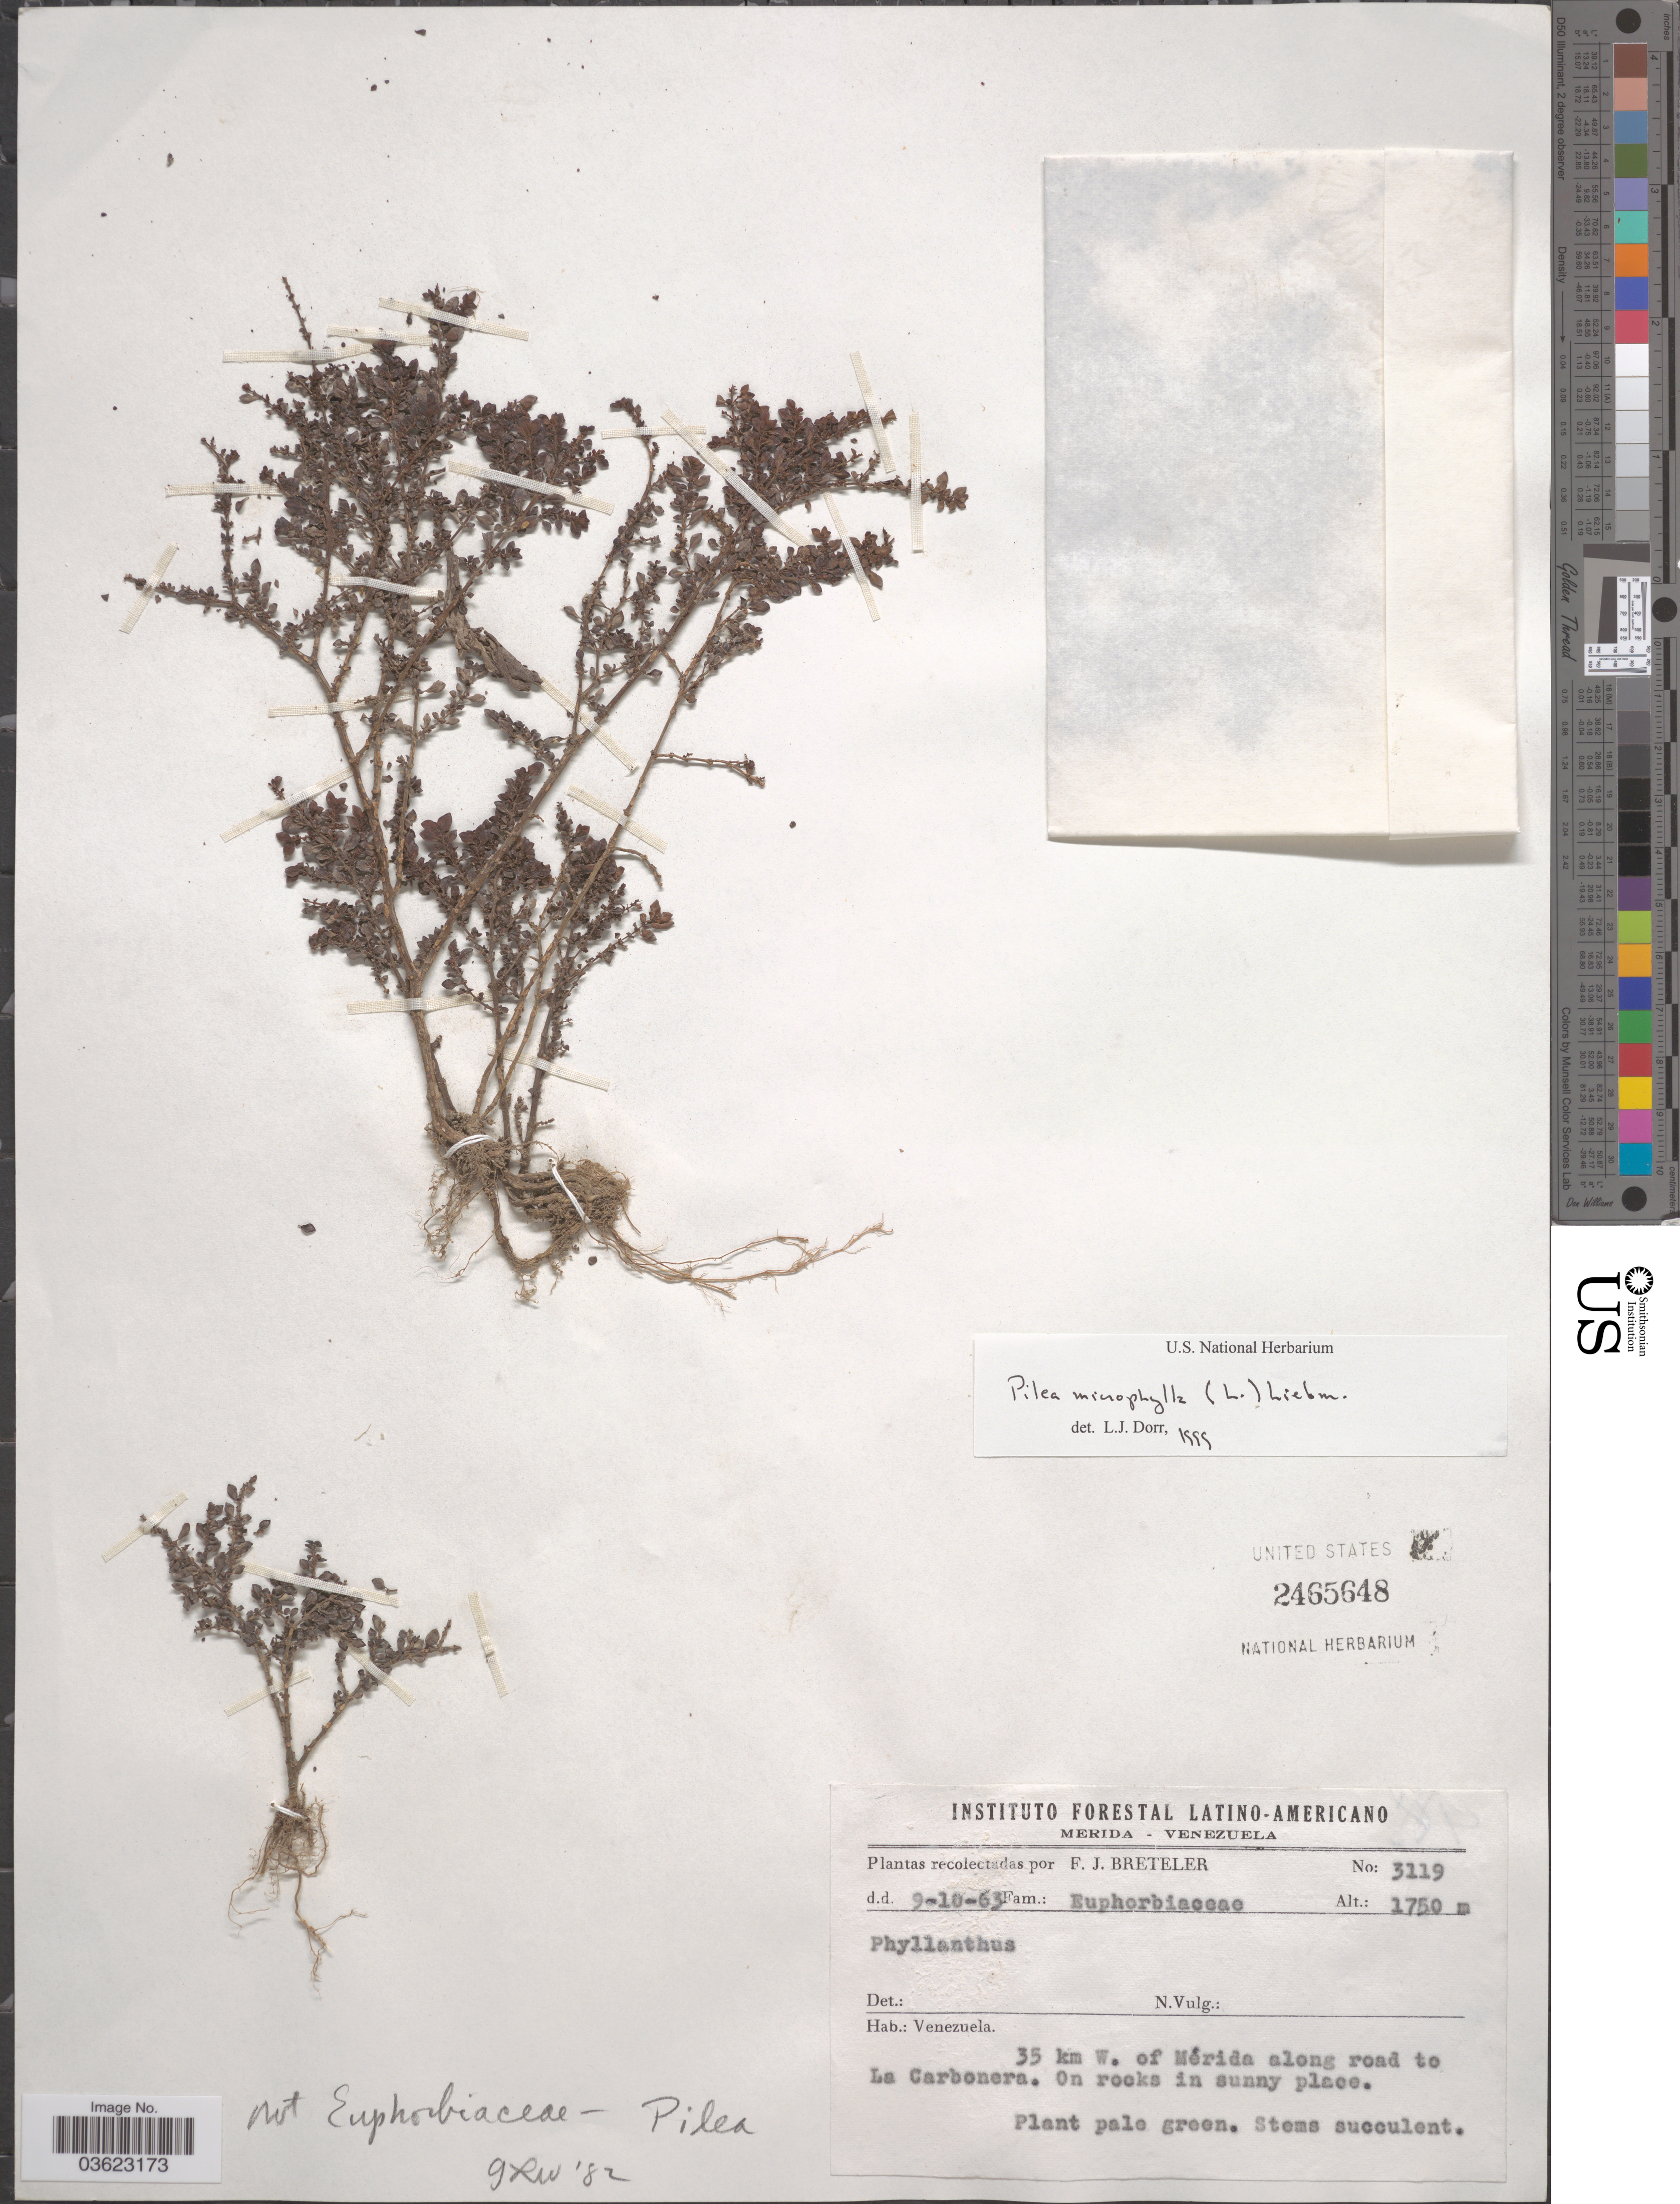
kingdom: Plantae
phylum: Tracheophyta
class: Magnoliopsida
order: Rosales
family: Urticaceae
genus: Pilea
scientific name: Pilea microphylla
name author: (L.) Liebm.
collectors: F. J. Breteler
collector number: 3119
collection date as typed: Transcribed d/m/y: 9/10/63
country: Venezuela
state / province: Merida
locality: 35 km W. of Mérida along road to La Carbonera.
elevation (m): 1750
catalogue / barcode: US 2465648